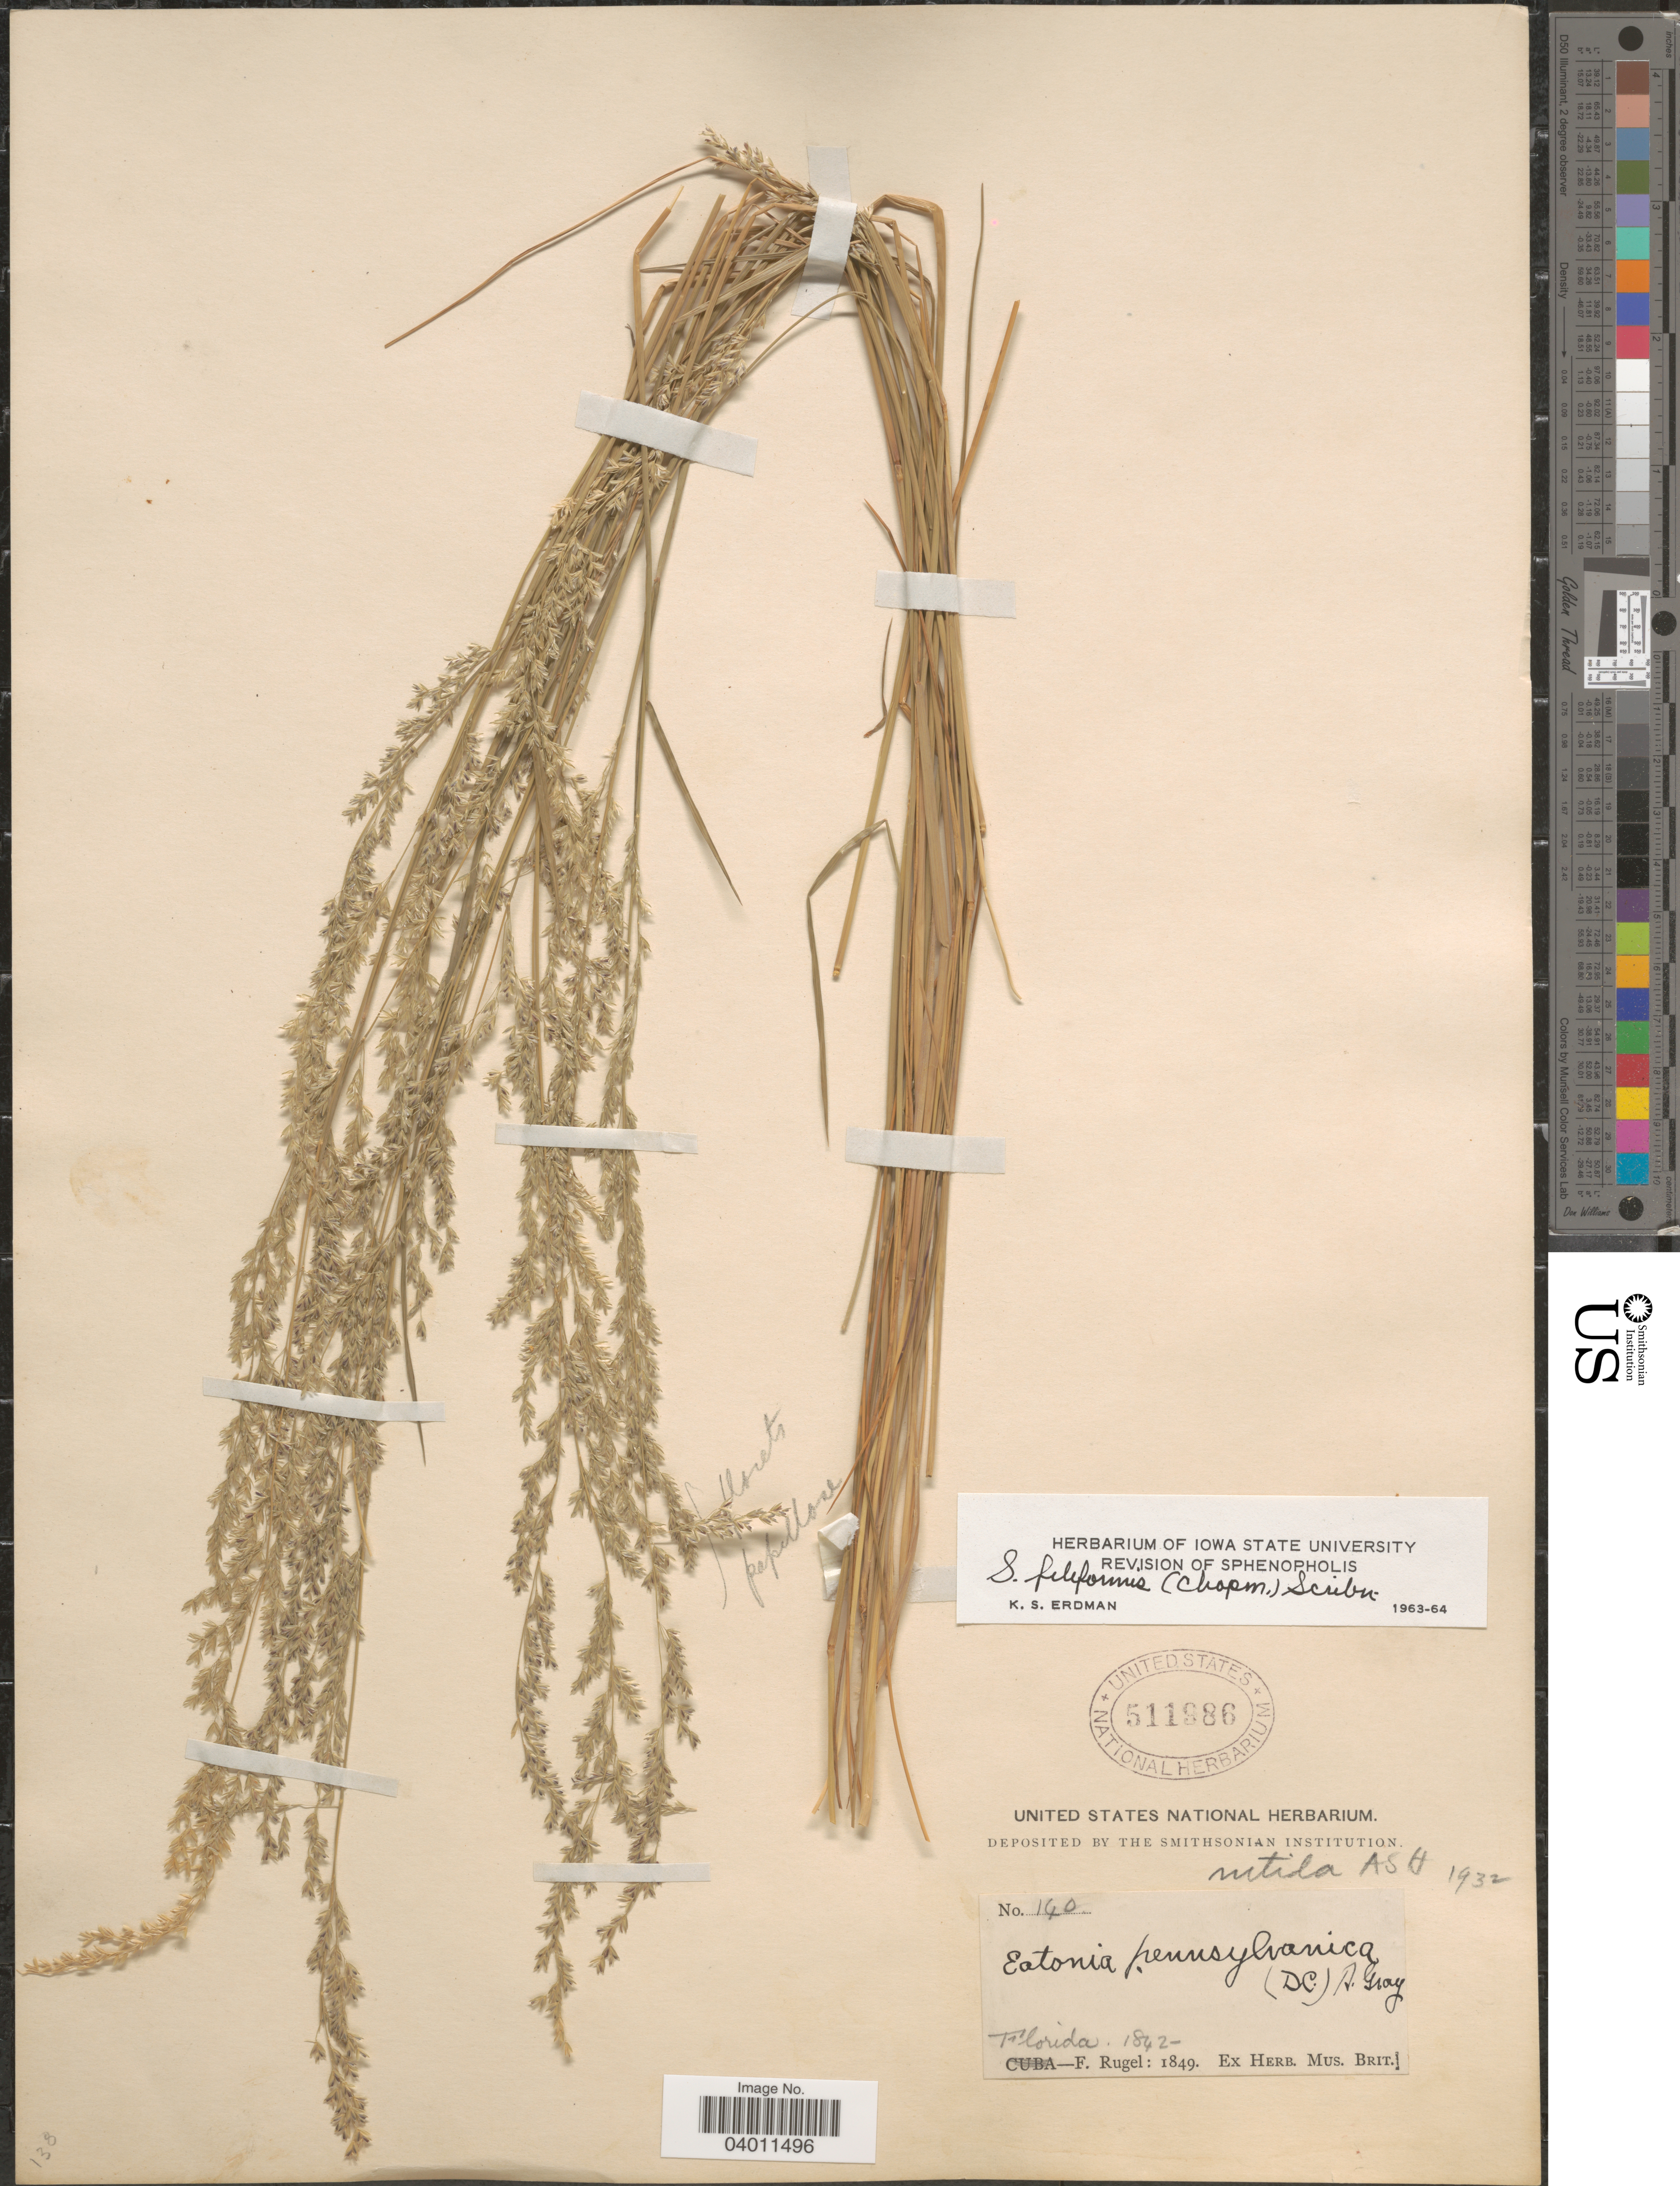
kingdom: Plantae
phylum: Tracheophyta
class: Liliopsida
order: Poales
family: Poaceae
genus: Sphenopholis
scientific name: Sphenopholis nitida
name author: (Biehler) Scribn.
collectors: F. Rugel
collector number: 140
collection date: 1842/1849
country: United States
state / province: Florida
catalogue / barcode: US 511986